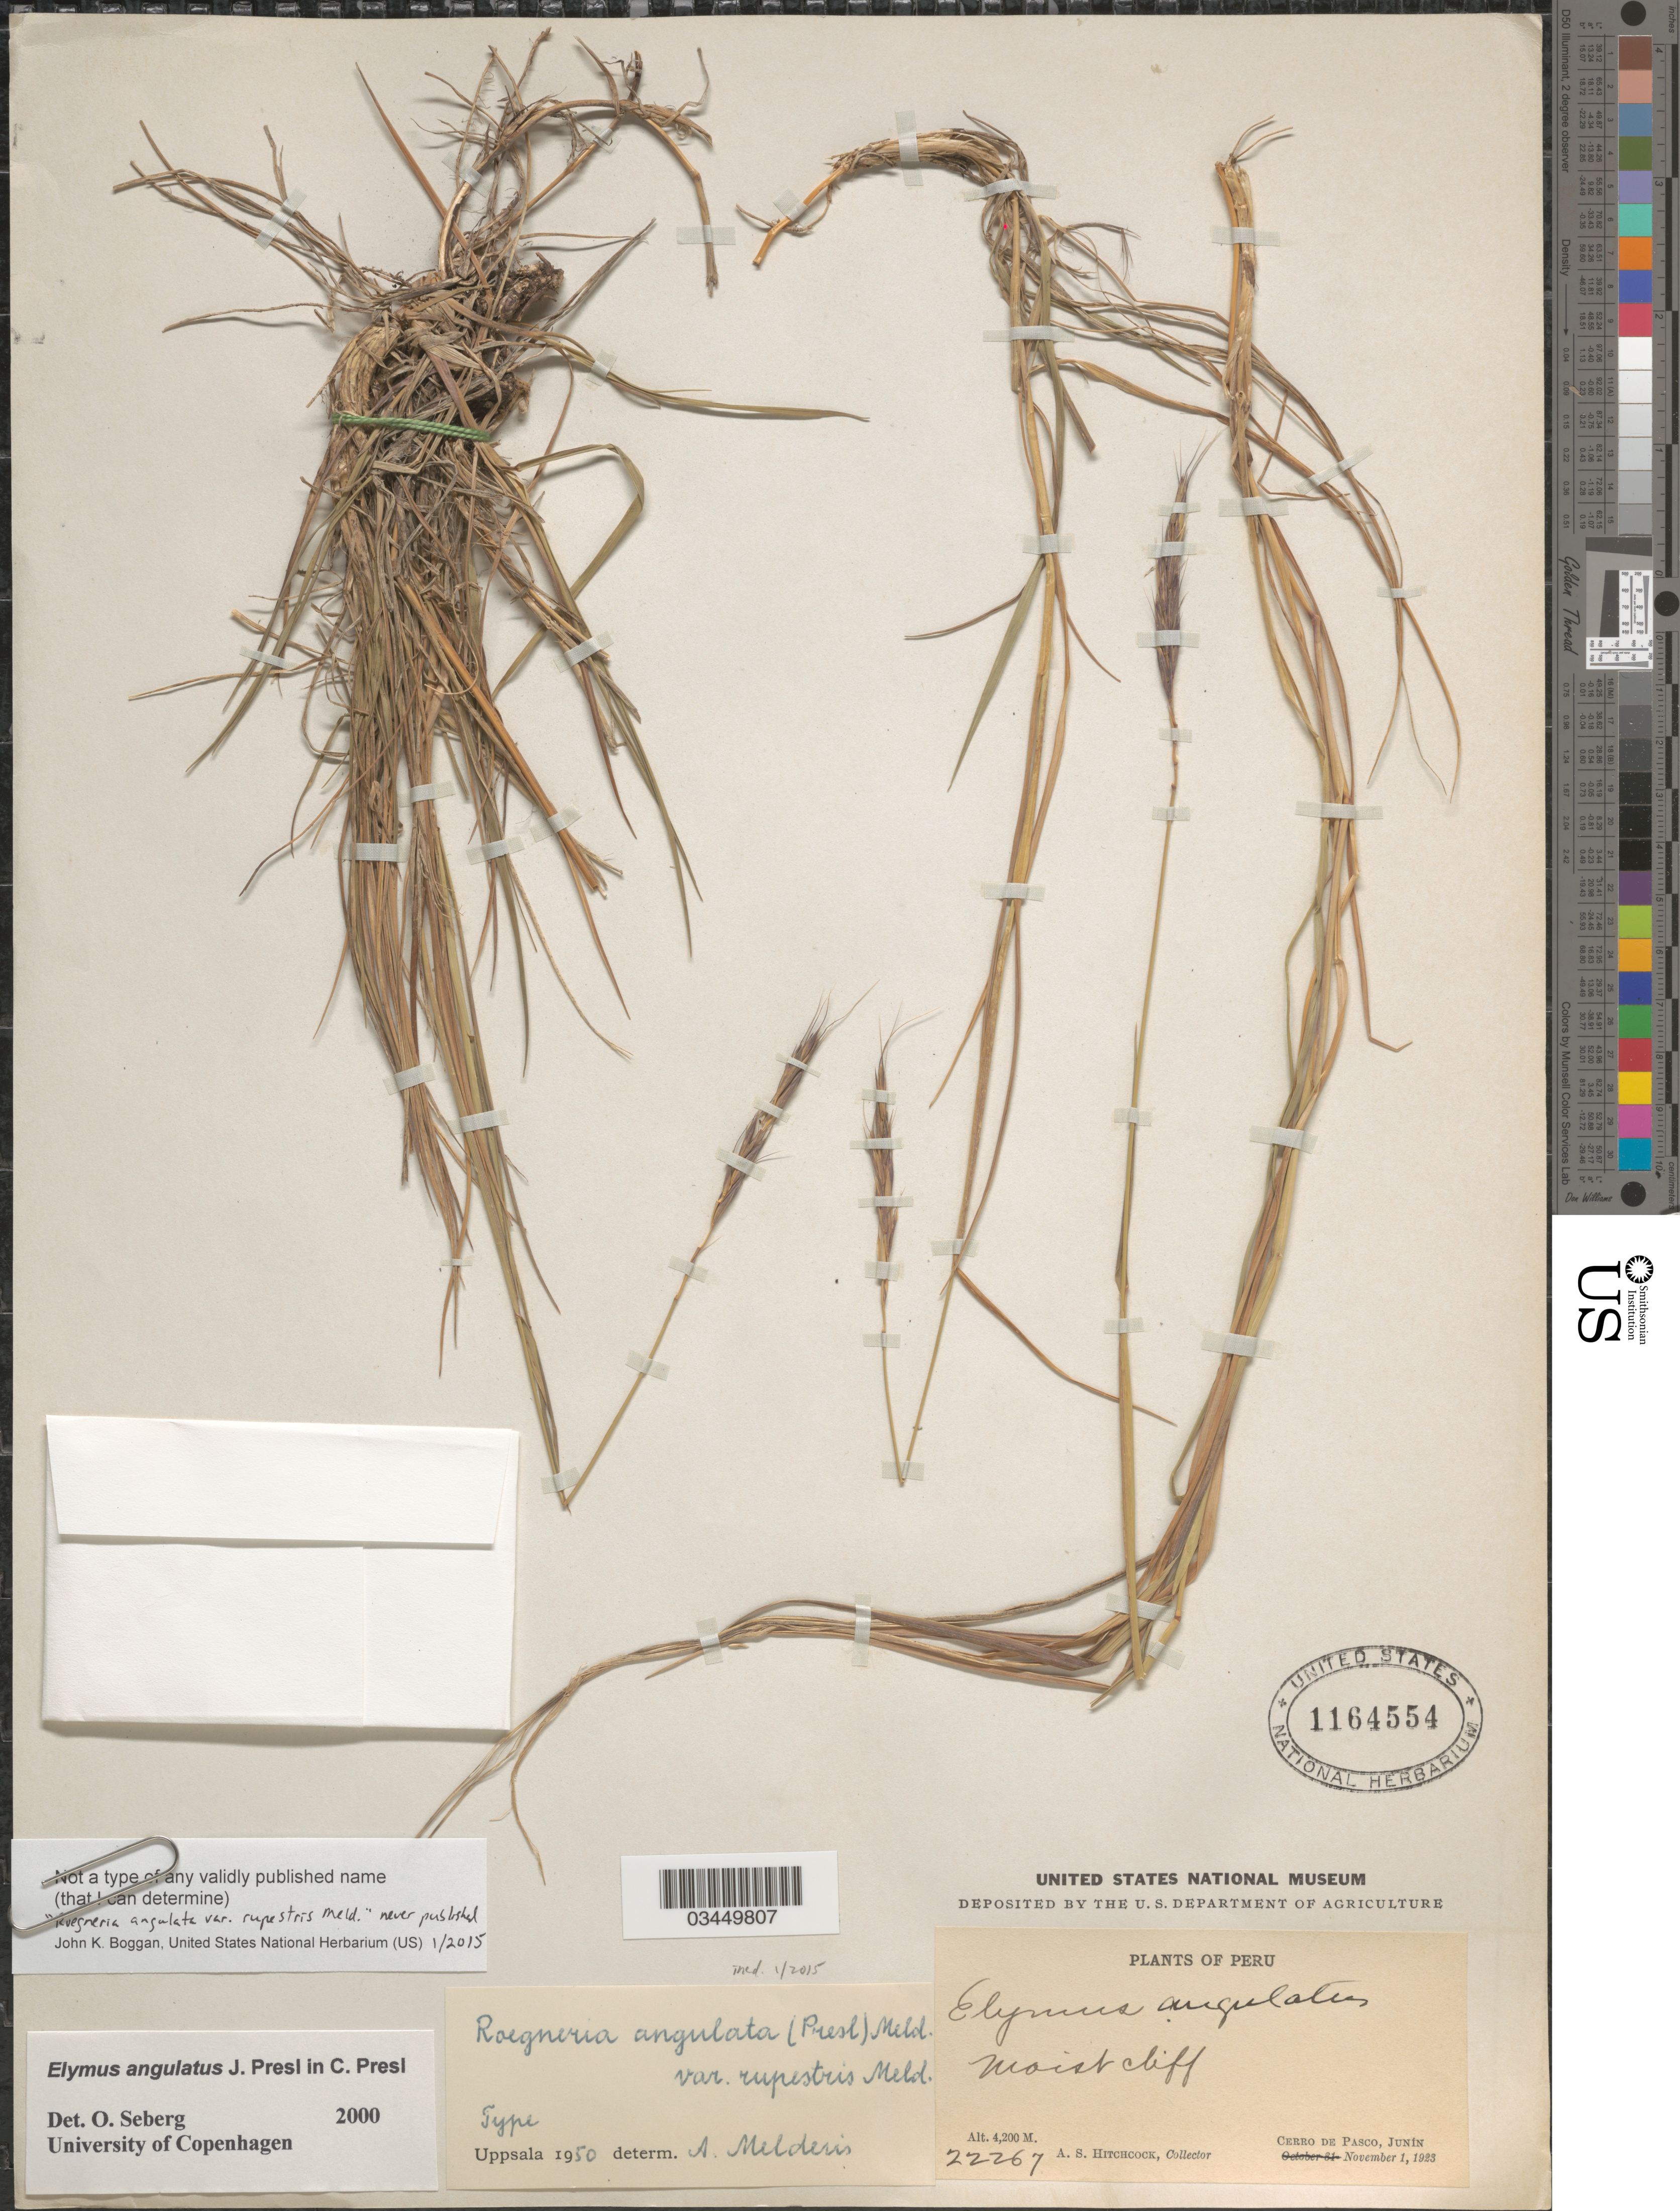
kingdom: Plantae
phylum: Tracheophyta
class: Liliopsida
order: Poales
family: Poaceae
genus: Elymus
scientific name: Elymus angulatus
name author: J. Presl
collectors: A. S. Hitchcock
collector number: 22267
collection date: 1923-11-01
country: Peru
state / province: Junín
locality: Cerro de Pasco.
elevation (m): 4200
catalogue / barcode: US 1164554